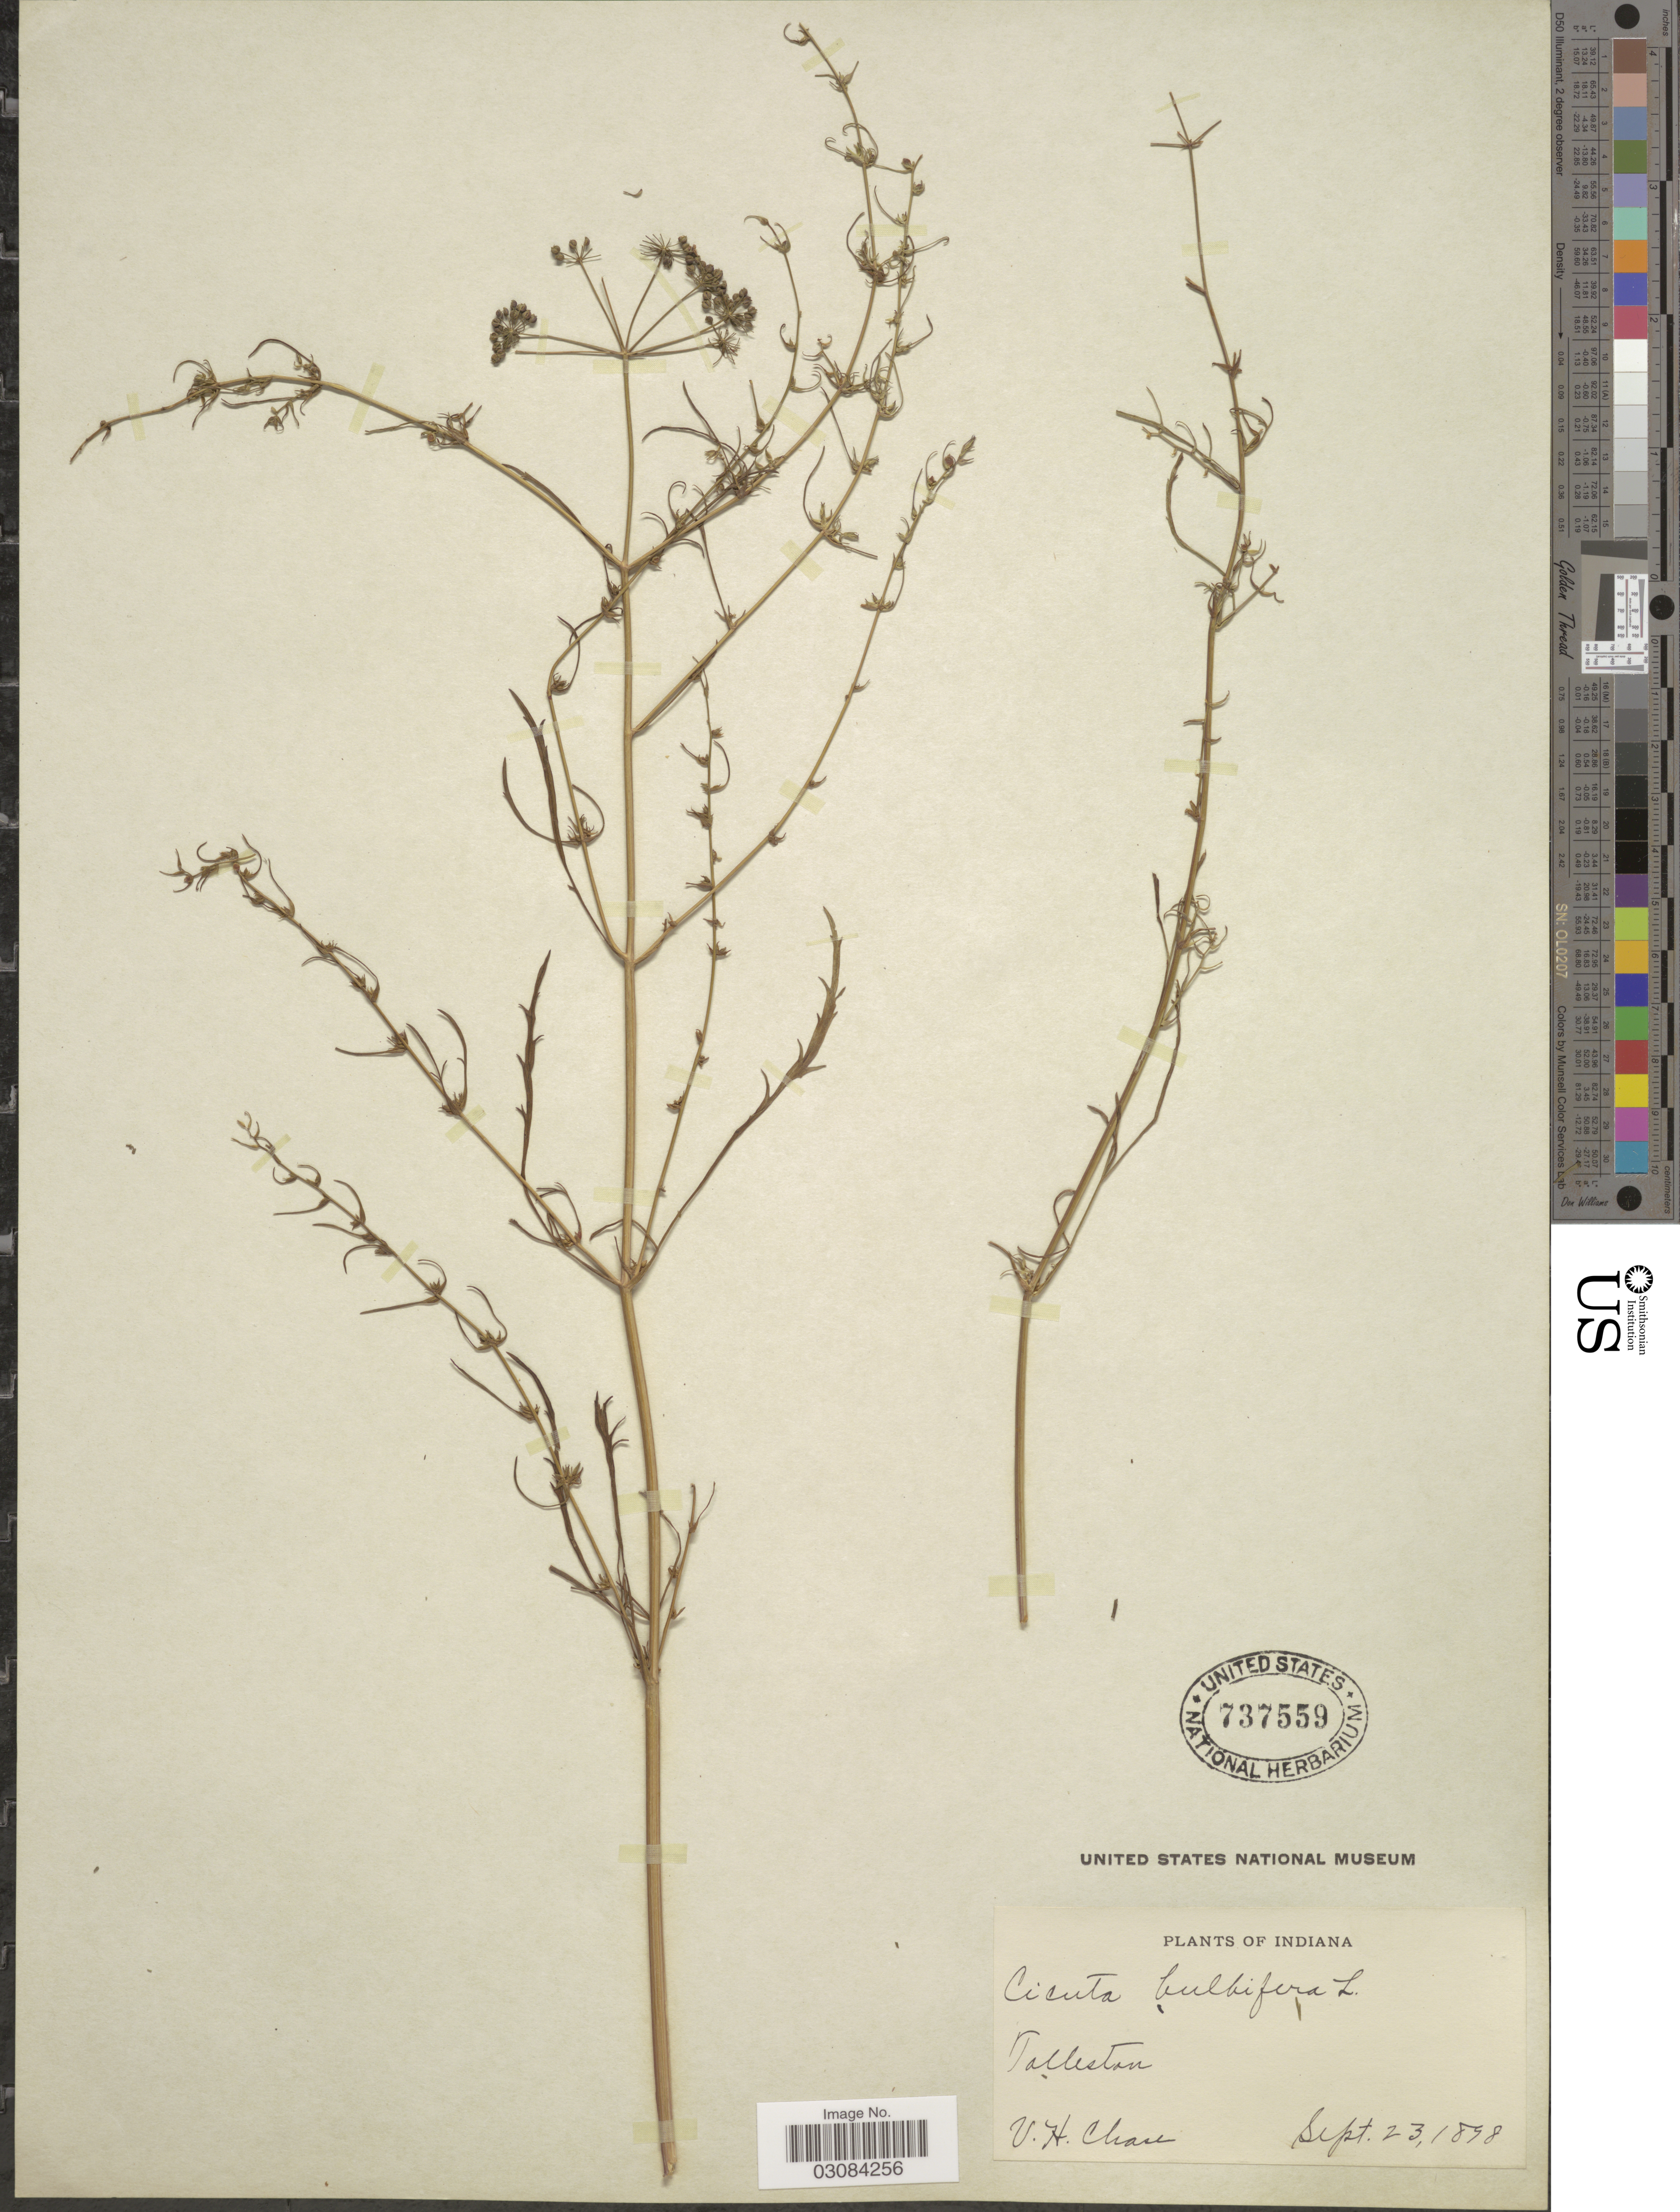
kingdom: Plantae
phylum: Tracheophyta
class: Magnoliopsida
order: Apiales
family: Apiaceae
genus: Cicuta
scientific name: Cicuta bulbifera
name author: L.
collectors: V. H. Chase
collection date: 1898-09-23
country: United States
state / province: Indiana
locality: Tolleston.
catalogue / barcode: US 737559